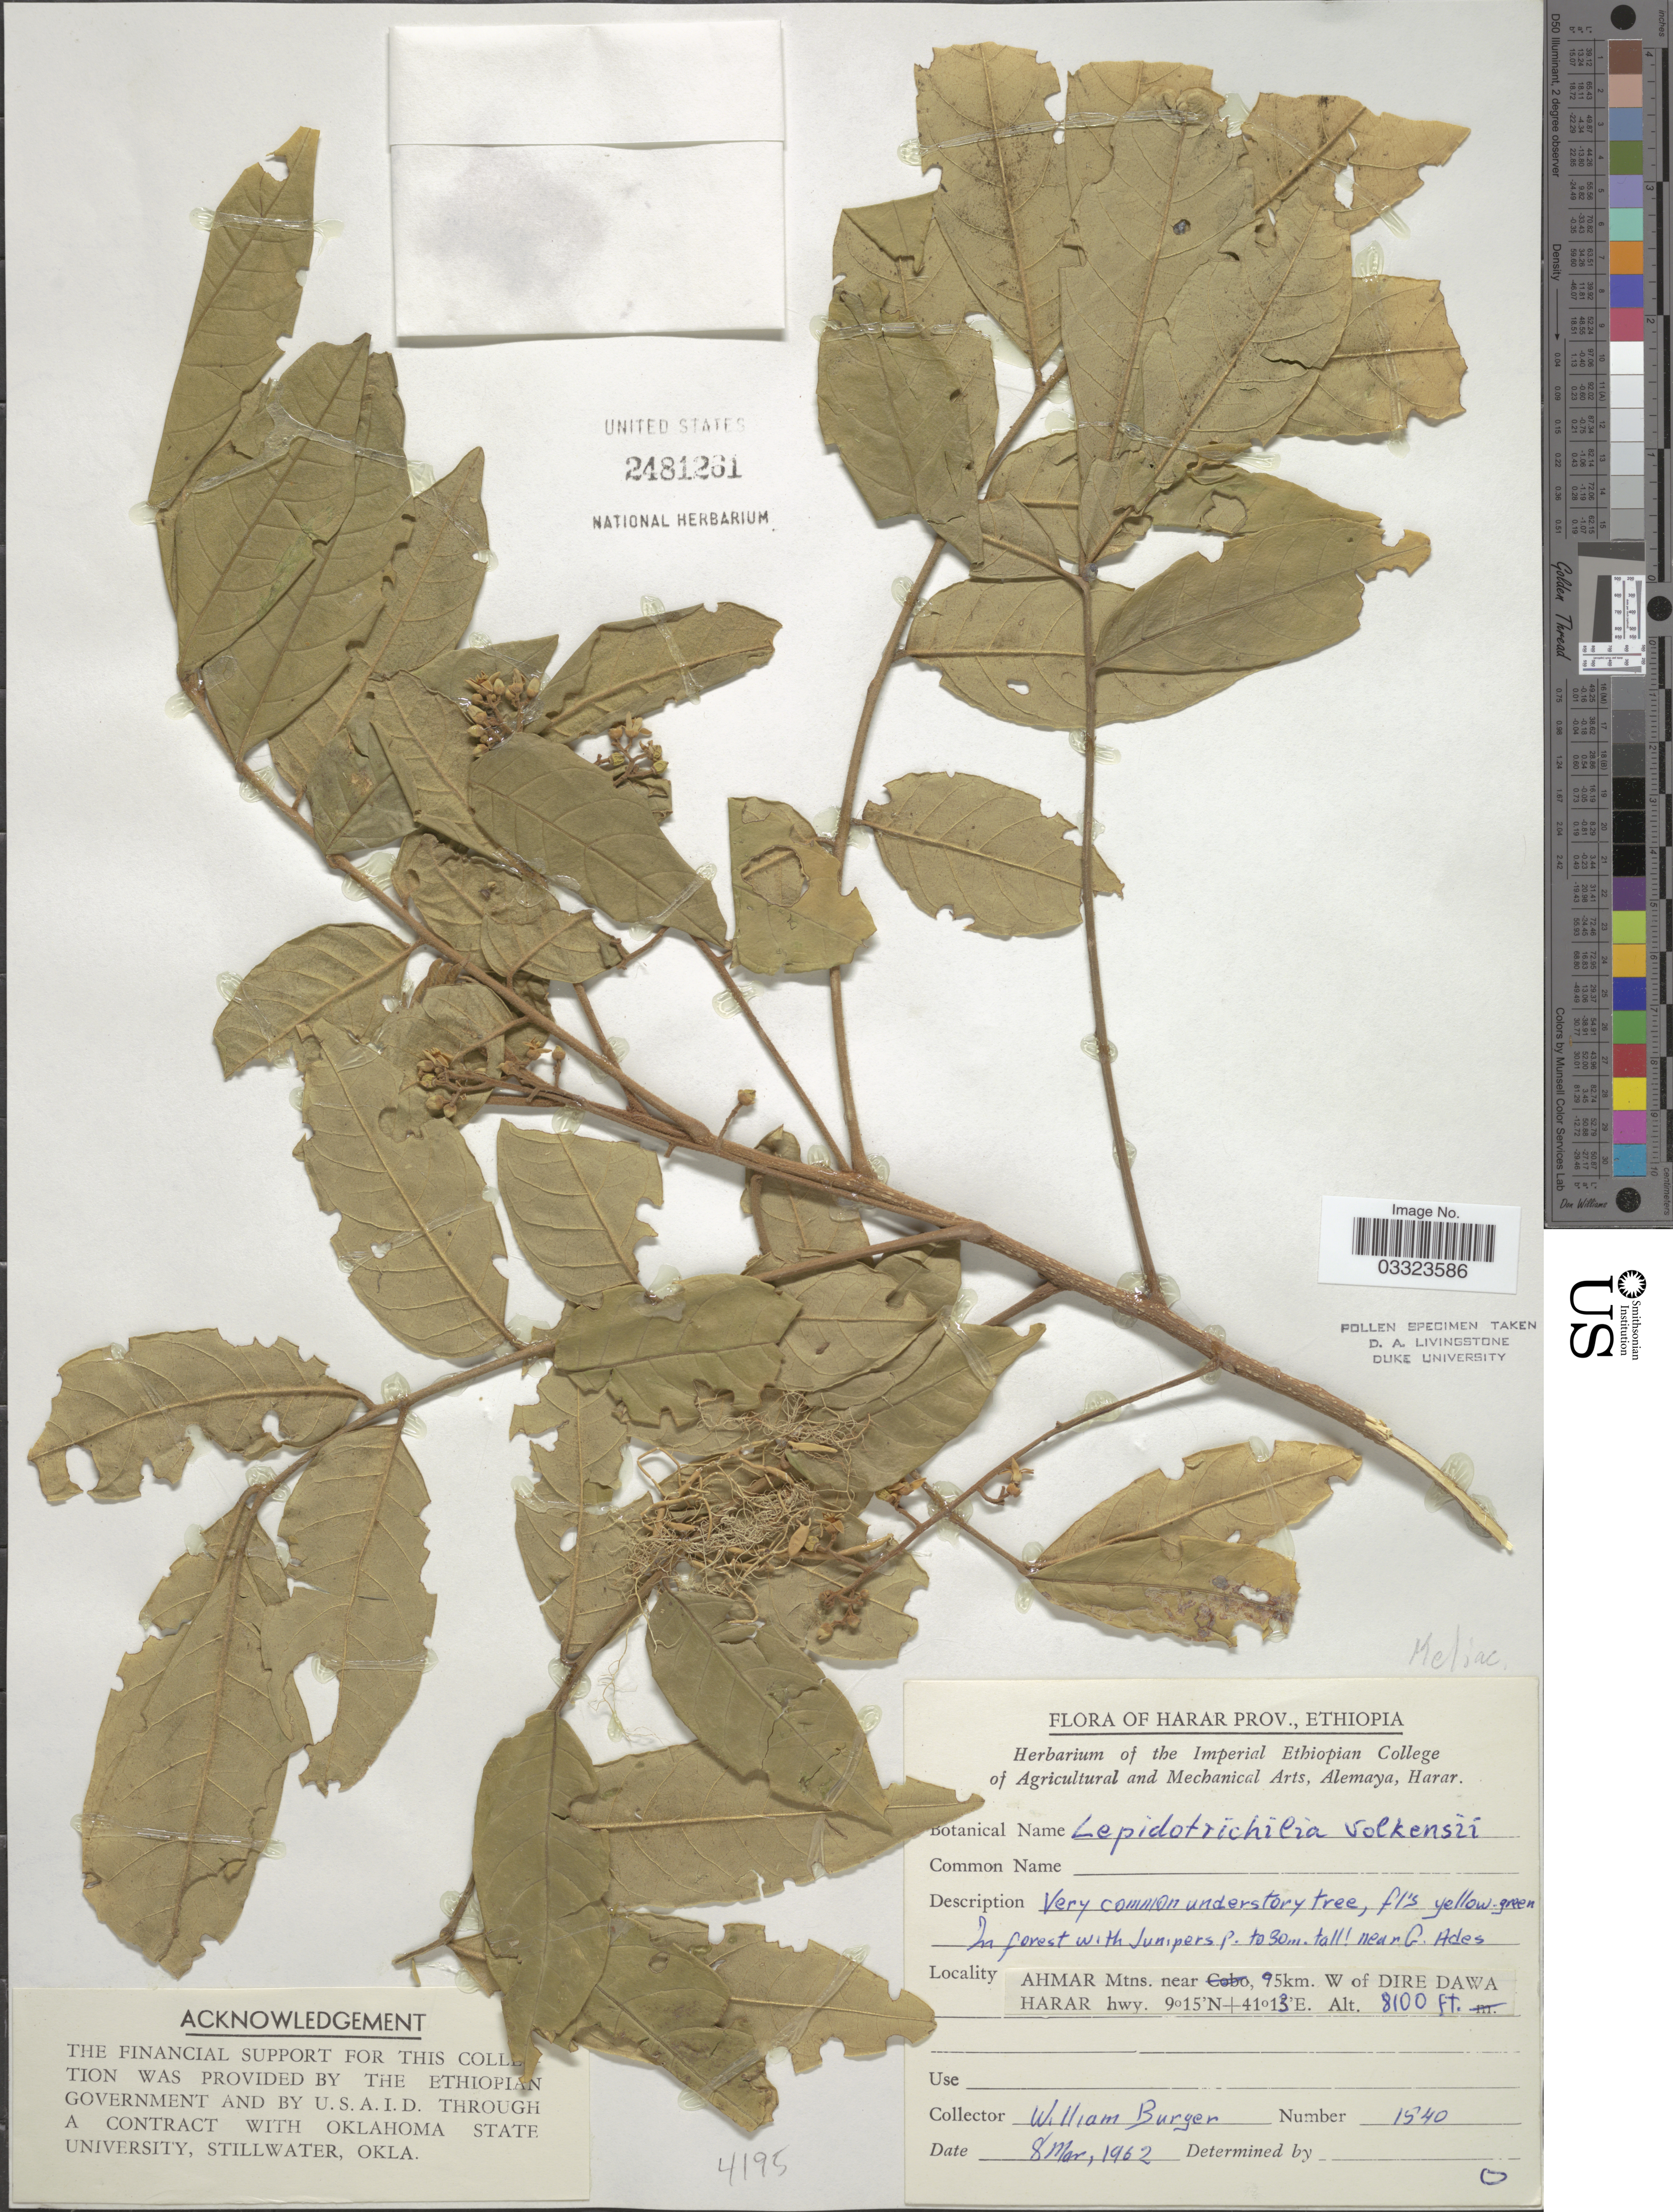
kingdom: Plantae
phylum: Tracheophyta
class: Magnoliopsida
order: Sapindales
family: Meliaceae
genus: Lepidotrichilia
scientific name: Lepidotrichilia volkensii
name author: (Gürke) J.-F. Leroy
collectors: W. Burger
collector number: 1540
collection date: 1962-03-08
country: Ethiopia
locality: Harar Prov. Ahmar Mtns. 95km. W of Dire Dawa. Harar hwy.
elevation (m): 2469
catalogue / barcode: US 2481261